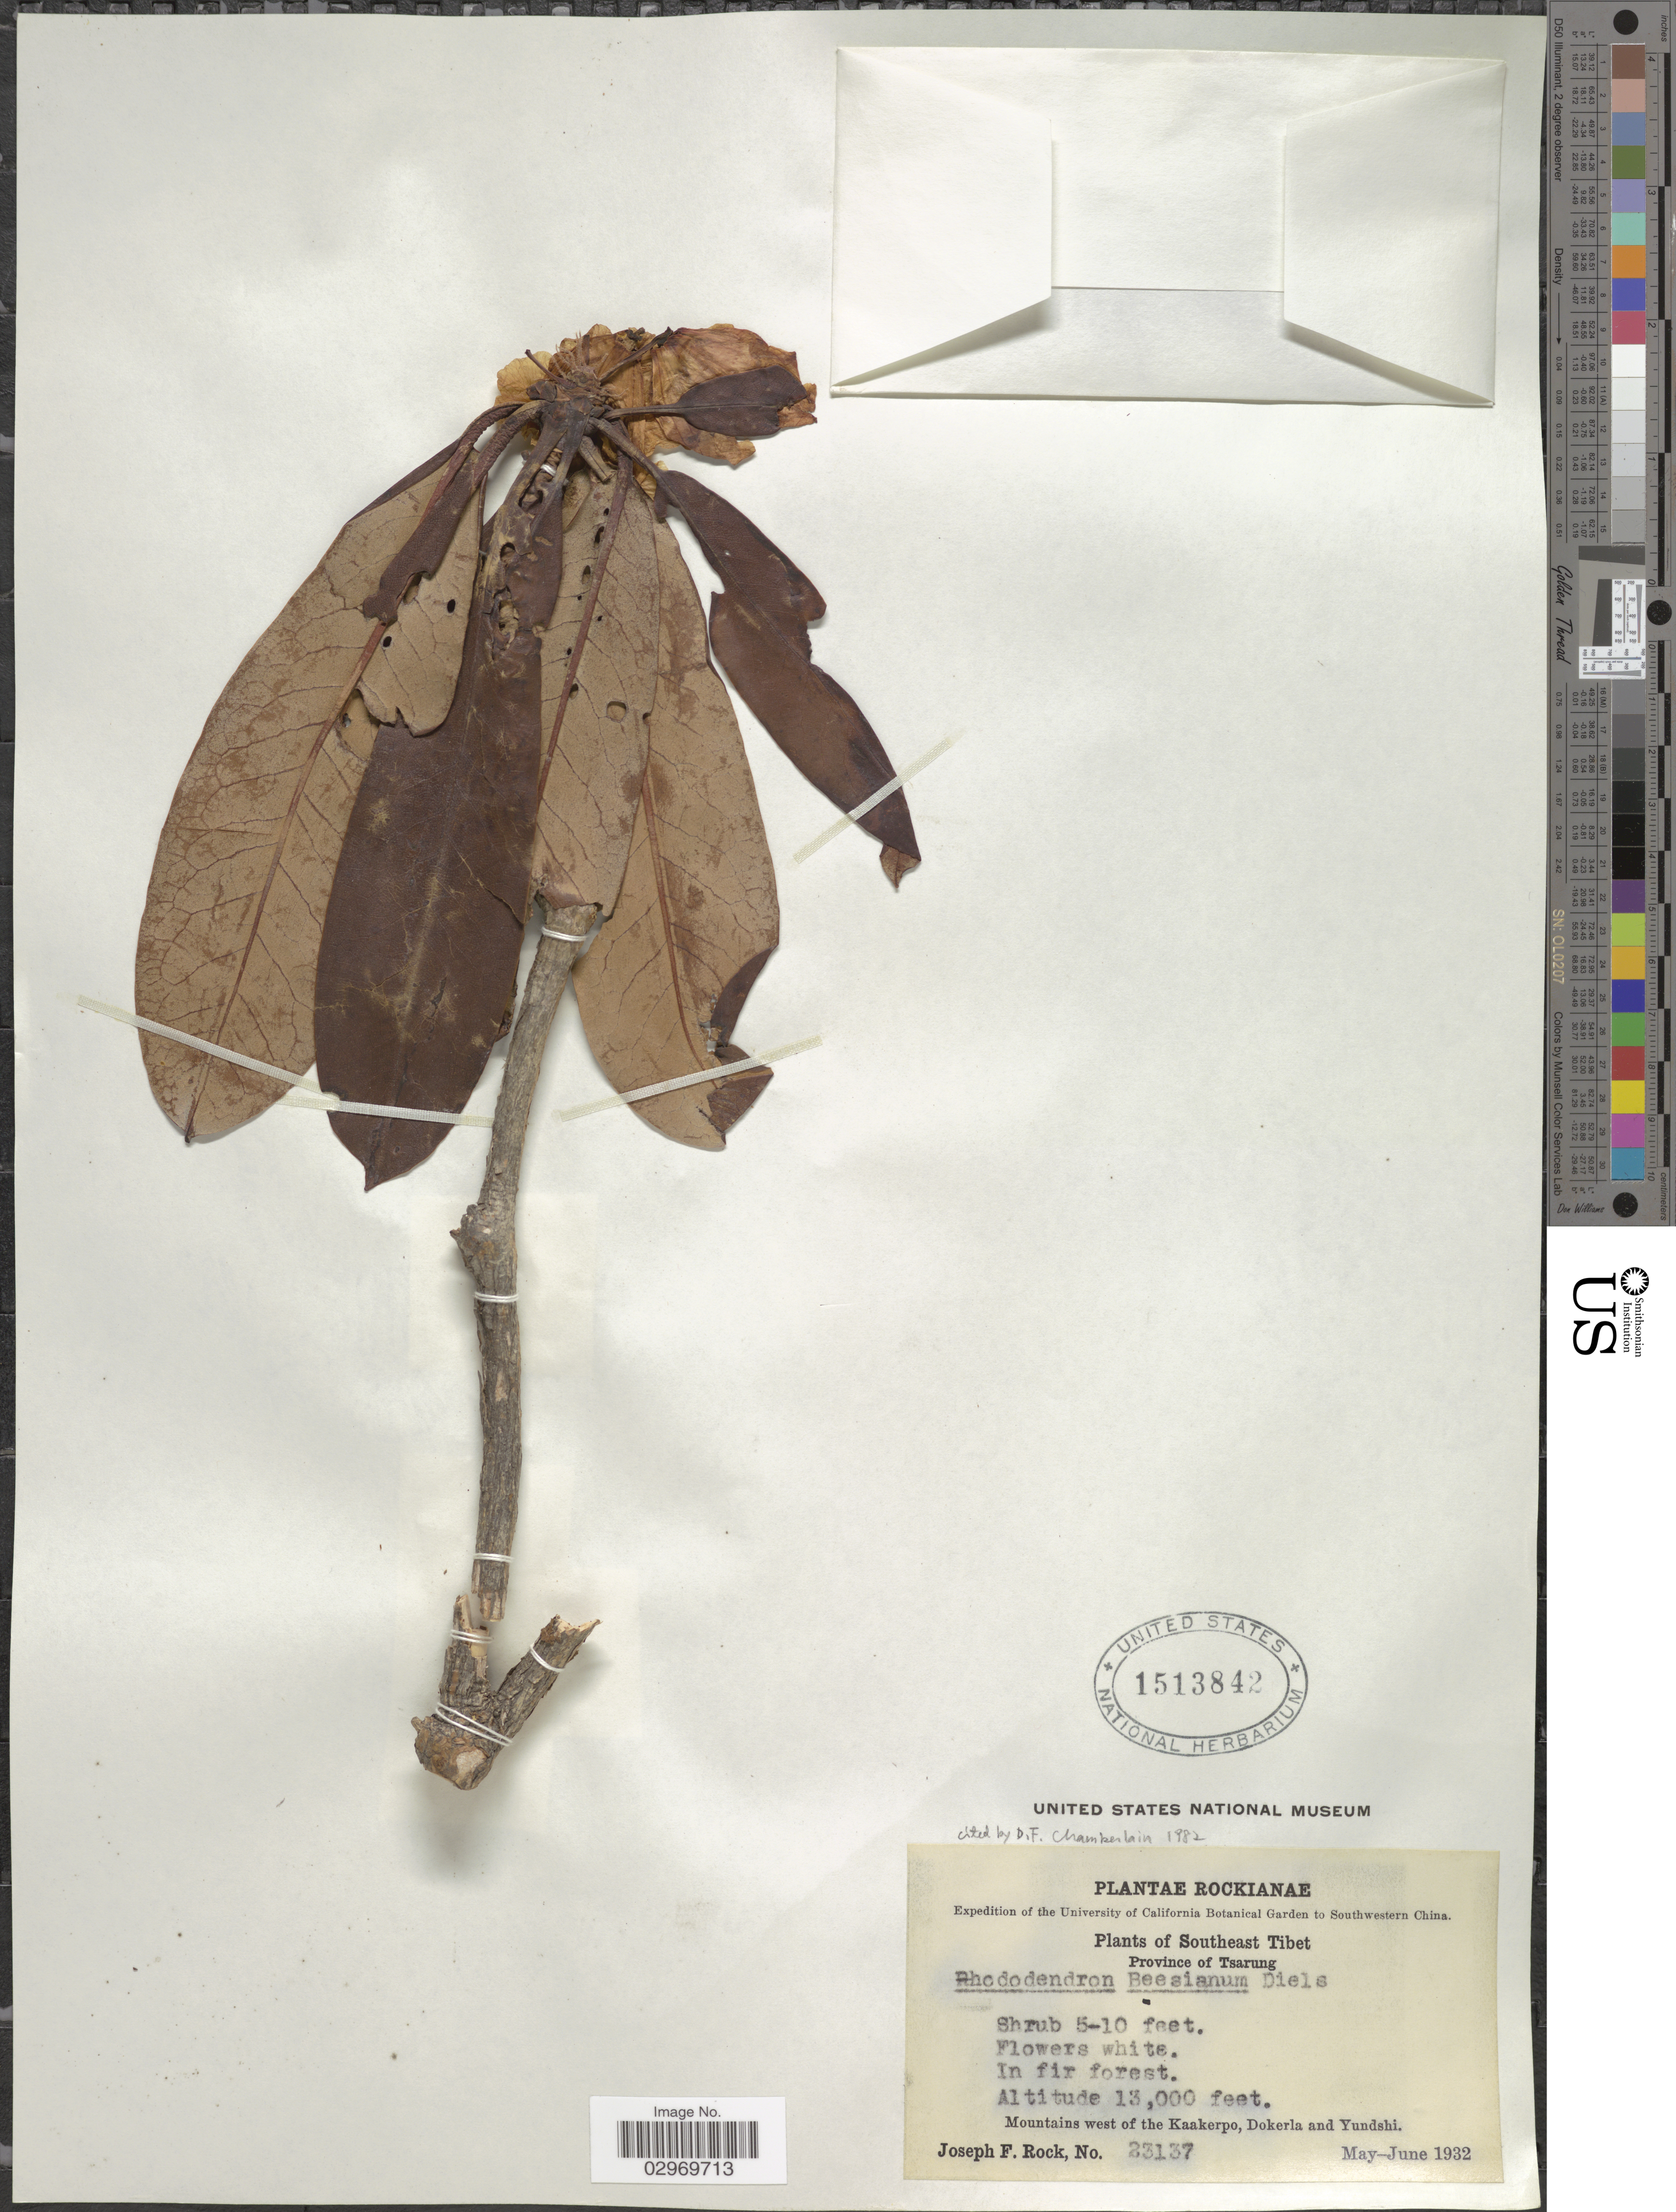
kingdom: Plantae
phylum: Tracheophyta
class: Magnoliopsida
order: Ericales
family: Ericaceae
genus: Rhododendron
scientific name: Rhododendron beesianum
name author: Diels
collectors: J. F. Rock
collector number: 23137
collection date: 1932-05/1932-06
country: China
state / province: Xizang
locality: Southwestern China. Southeast Tibet. Province of Tsarung. In fir forest. Mountains west of the Kaakerpo, Dokerla and Yundshi.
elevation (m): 3962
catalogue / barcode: US 1513842